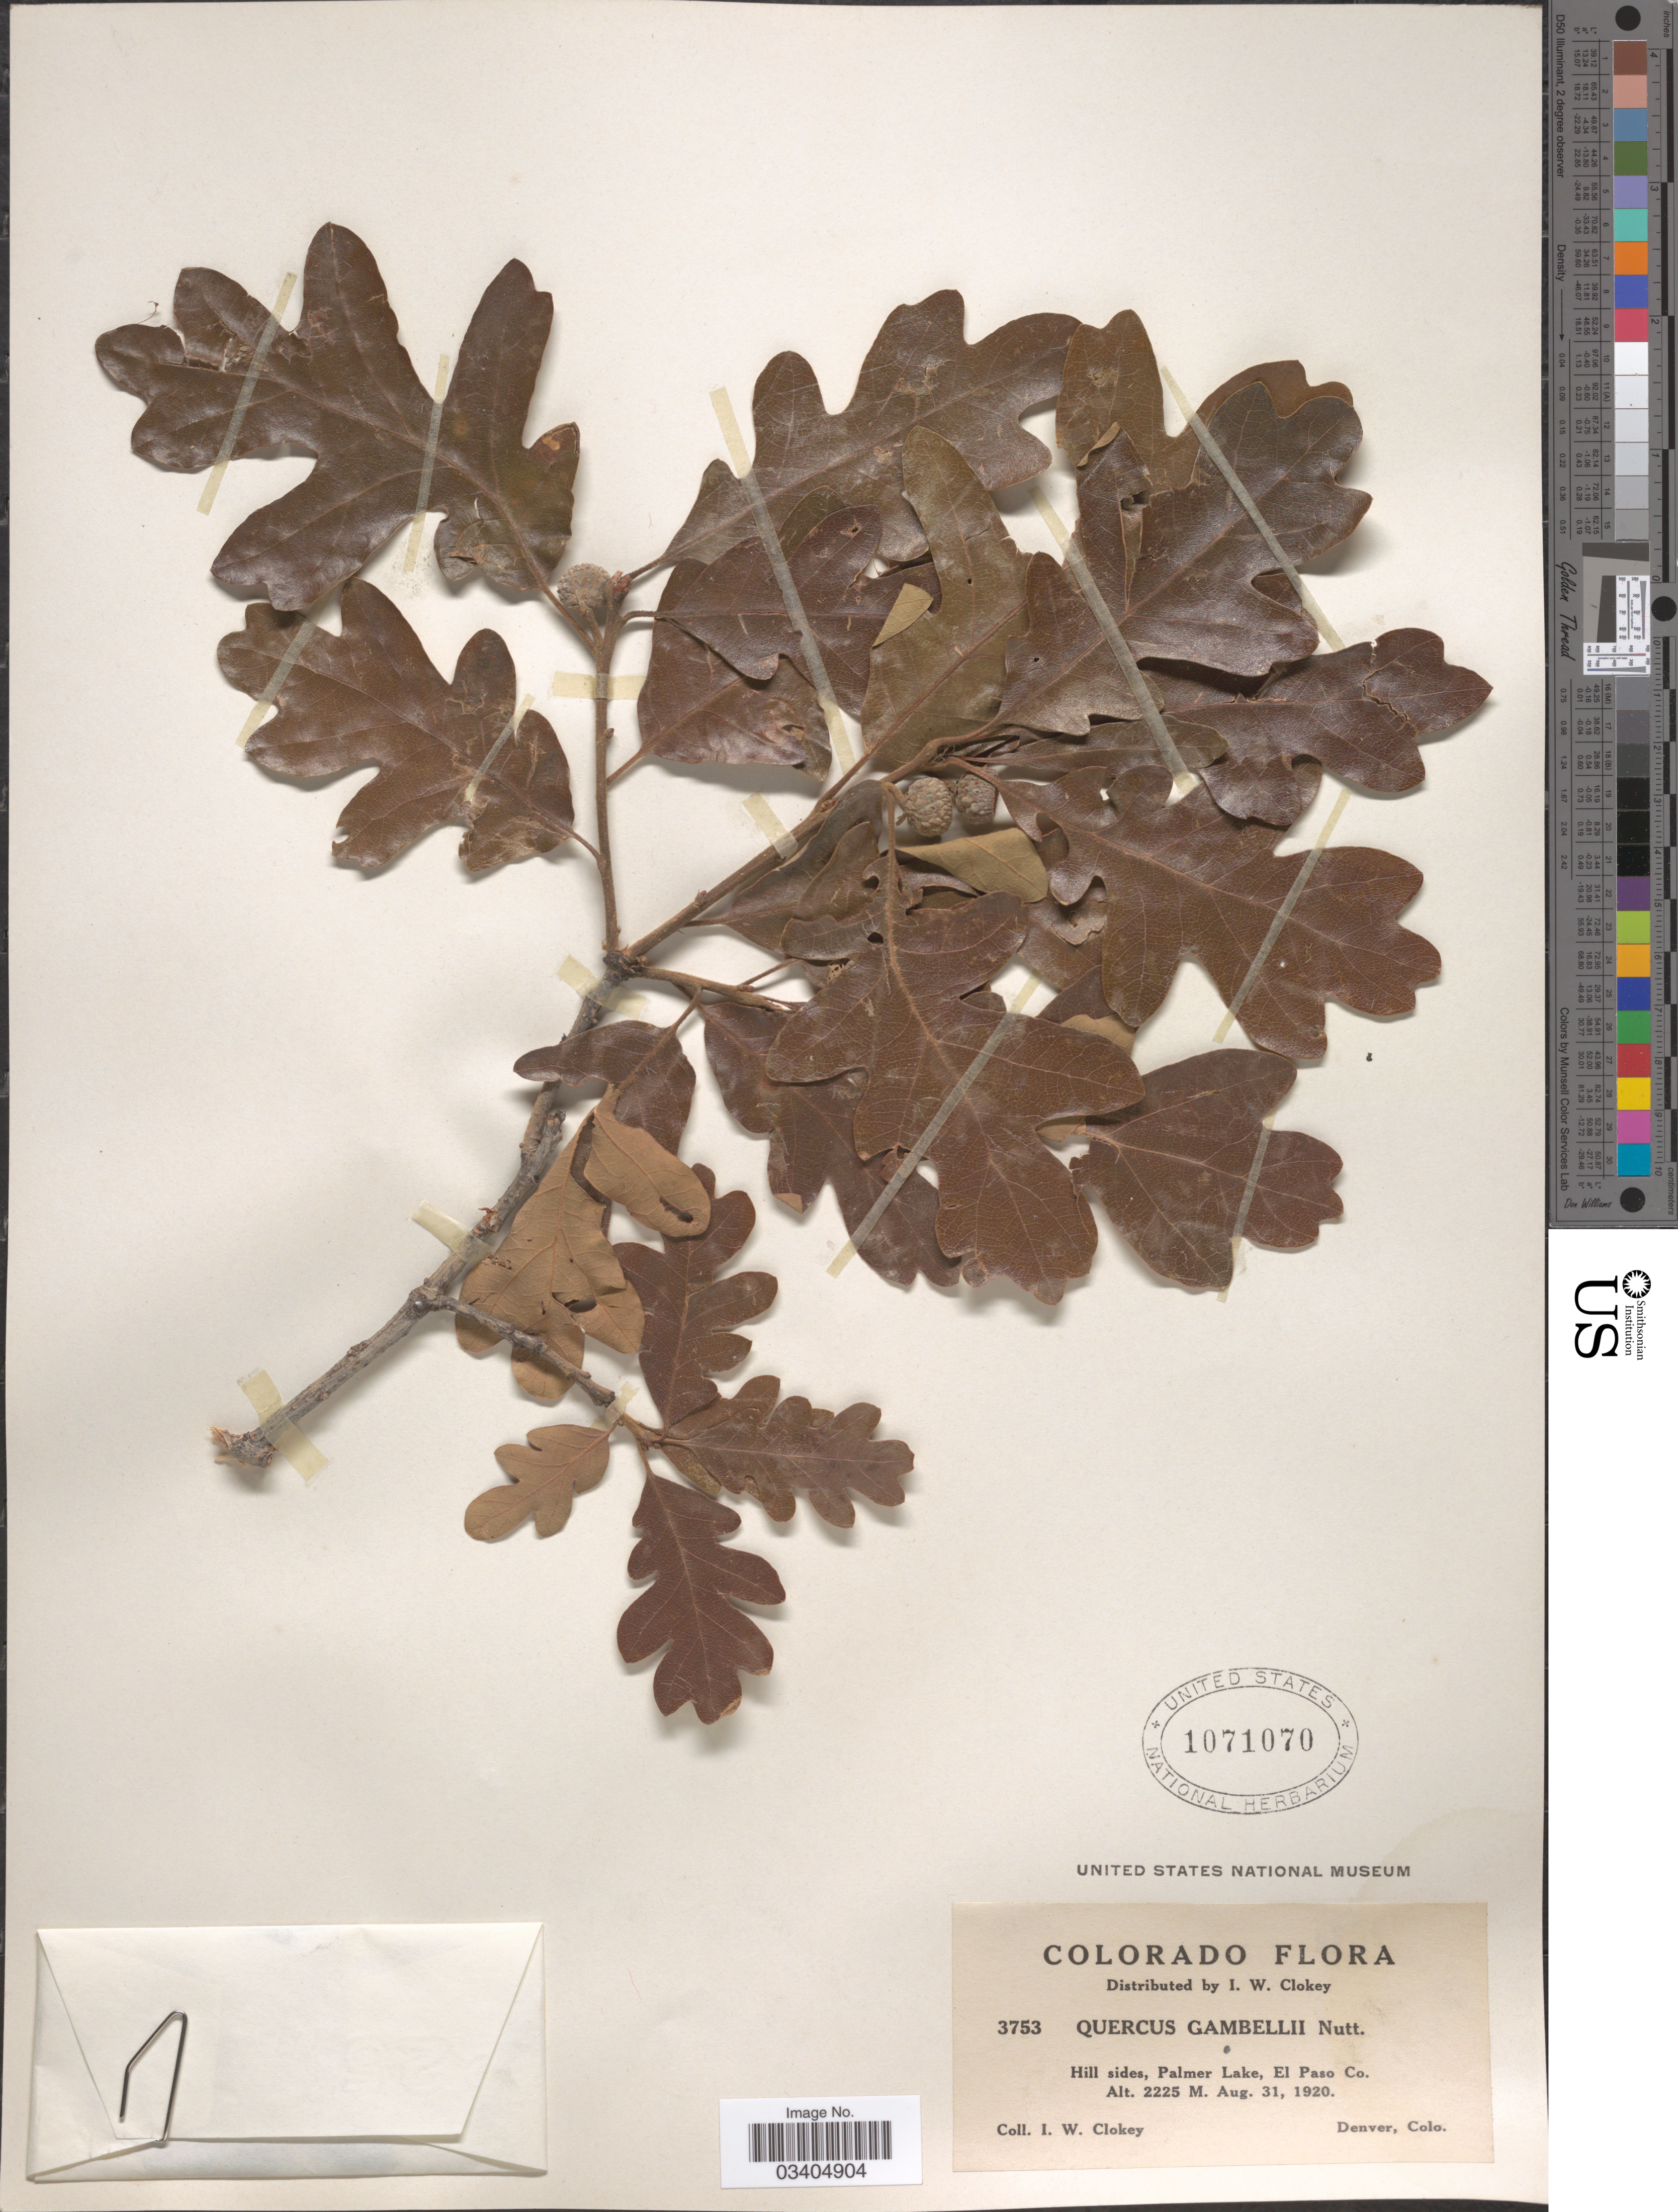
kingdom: Plantae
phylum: Tracheophyta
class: Magnoliopsida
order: Fagales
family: Fagaceae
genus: Quercus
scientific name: Quercus gambelii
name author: Nutt.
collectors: I. W. Clokey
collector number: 3753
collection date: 1920-08-31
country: United States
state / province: Colorado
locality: Hill sides, Palmer Lake, El Paso Co.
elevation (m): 2225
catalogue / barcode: US 1071070